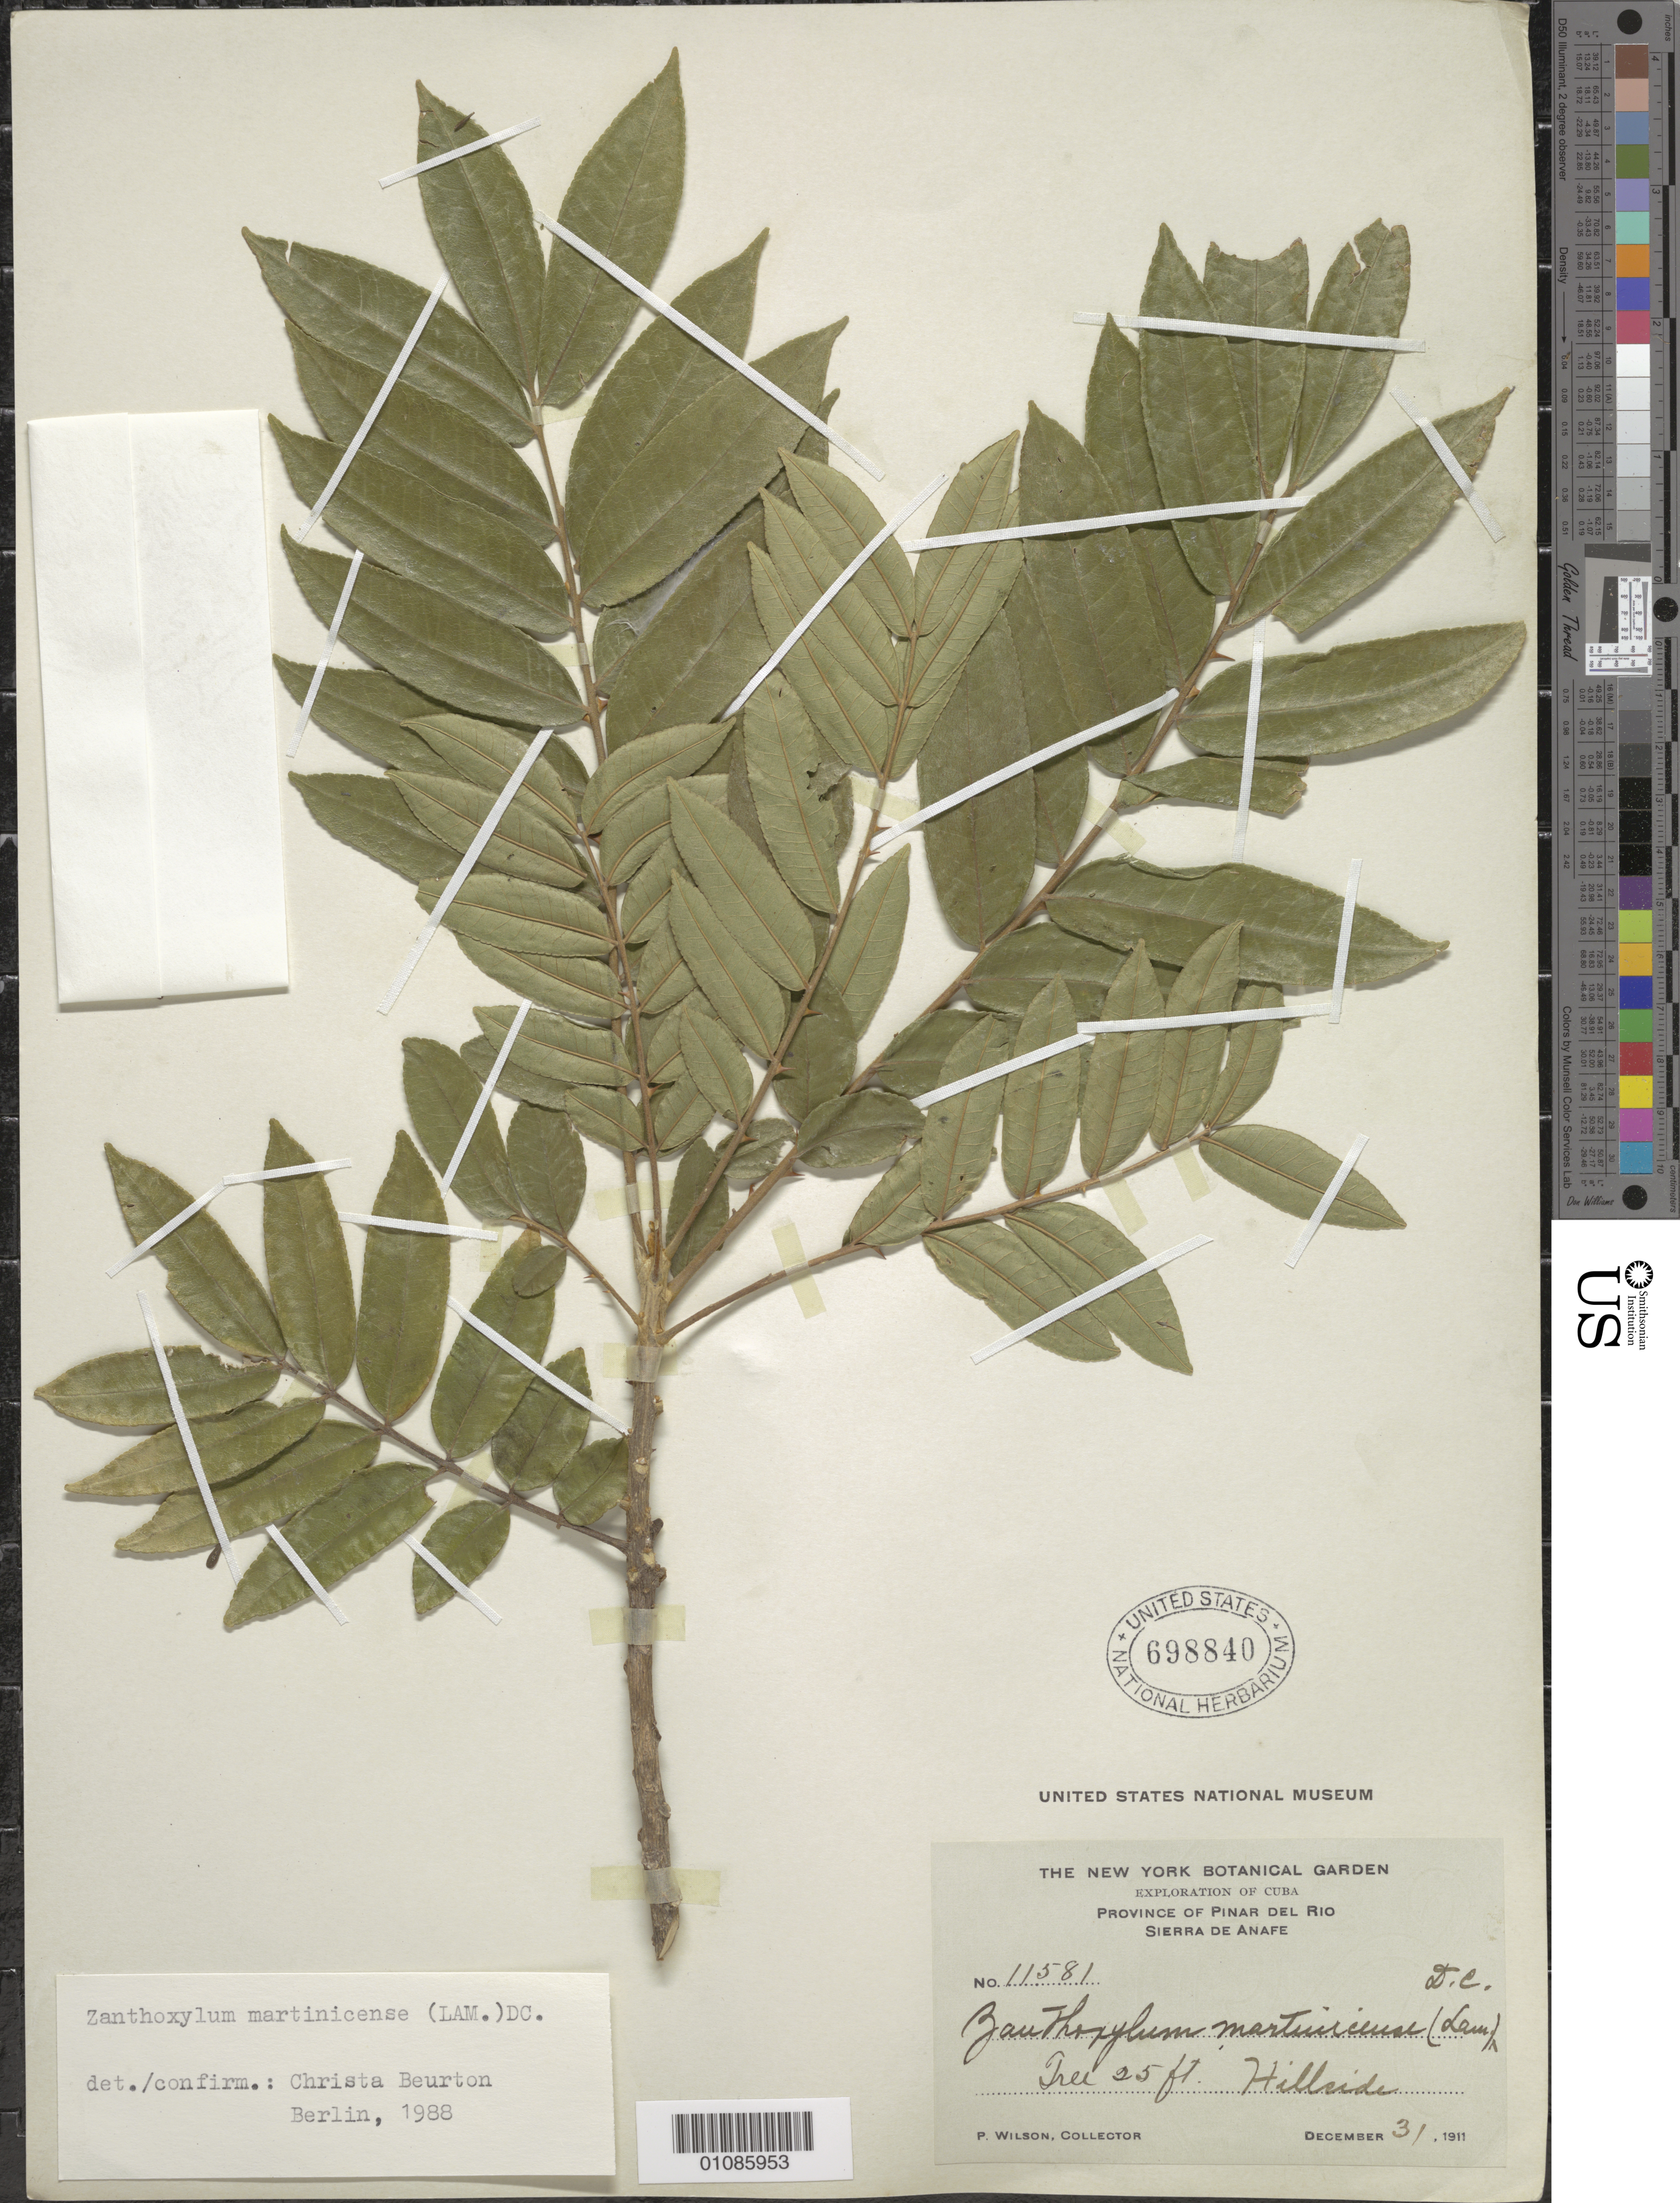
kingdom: Plantae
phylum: Tracheophyta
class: Magnoliopsida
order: Sapindales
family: Rutaceae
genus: Zanthoxylum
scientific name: Zanthoxylum martinicense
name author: (Lam.) DC.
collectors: P. Wilson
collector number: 11581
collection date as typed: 31 Dec 1911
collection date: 1911-12-31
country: Cuba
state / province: Pinar del Rio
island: Cuba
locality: Hillside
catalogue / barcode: US 698840